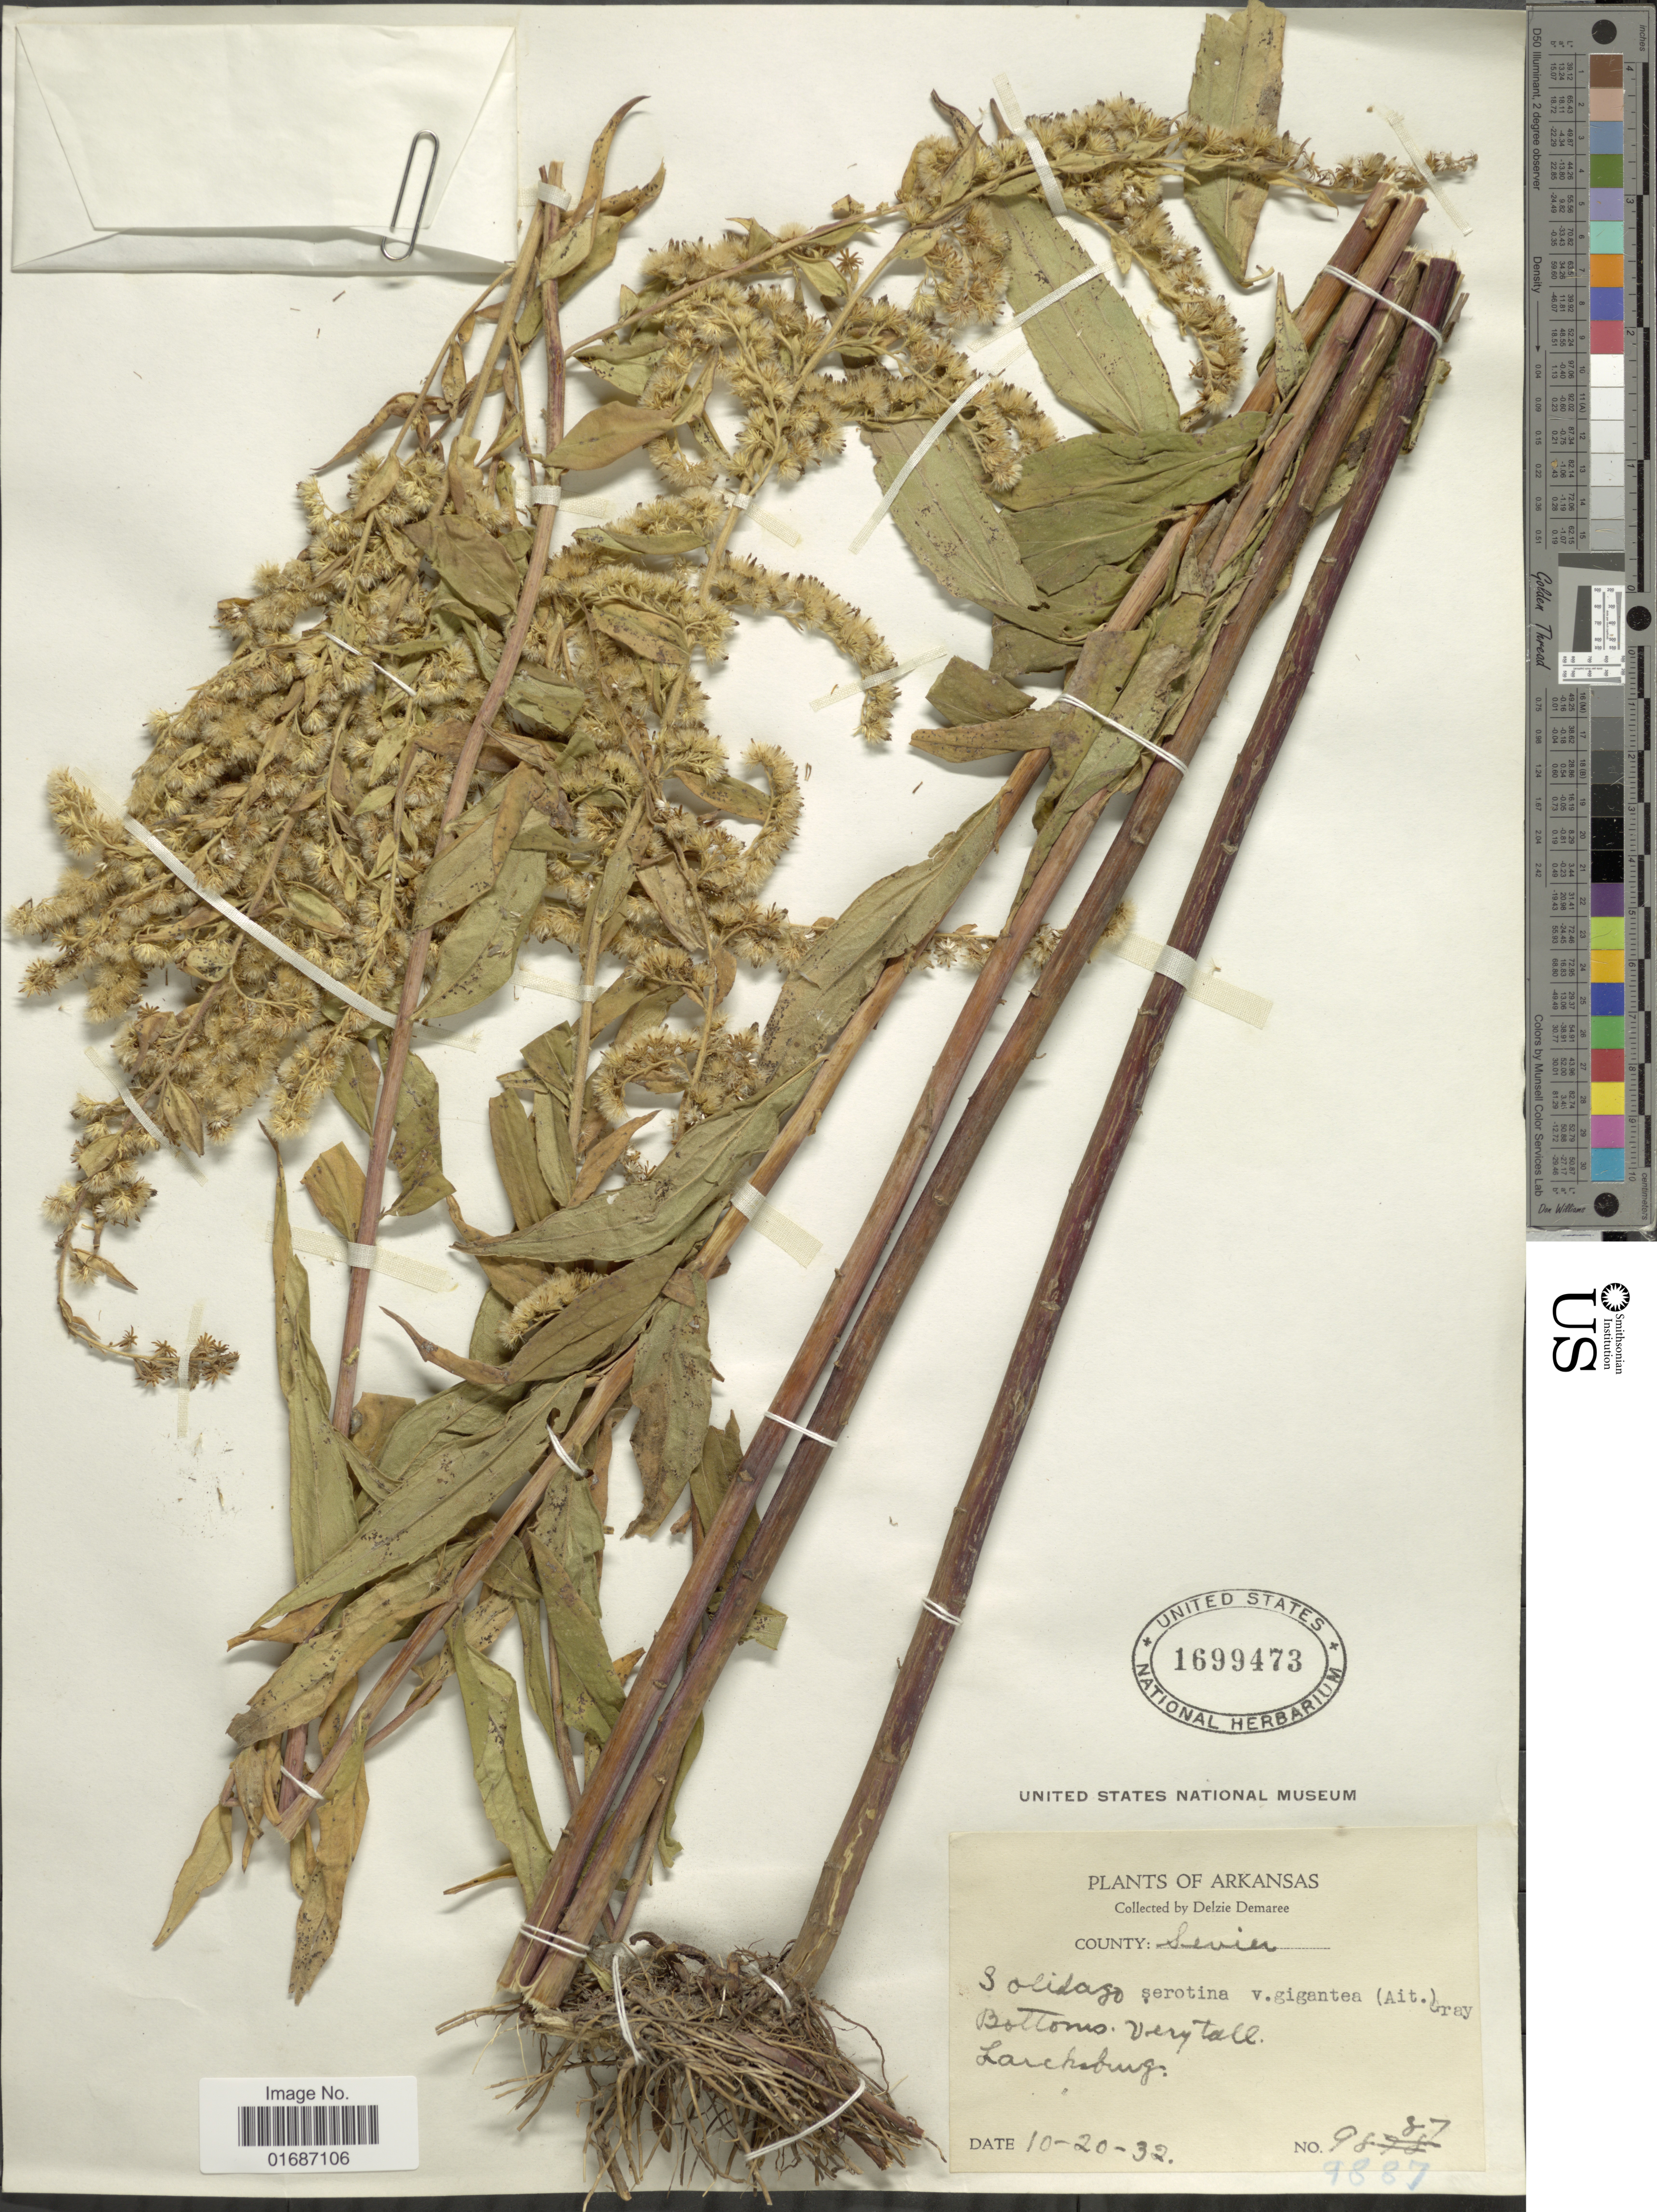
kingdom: Plantae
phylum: Tracheophyta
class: Magnoliopsida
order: Asterales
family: Asteraceae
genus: Solidago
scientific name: Solidago gigantea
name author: Aiton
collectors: D. Demaree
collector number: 9887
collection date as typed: Transcribed d/m/y: 20/10/32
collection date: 1932-10-20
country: United States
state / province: Arkansas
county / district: Sevier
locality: County Sevier: Lockesburg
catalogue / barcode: US 1699473